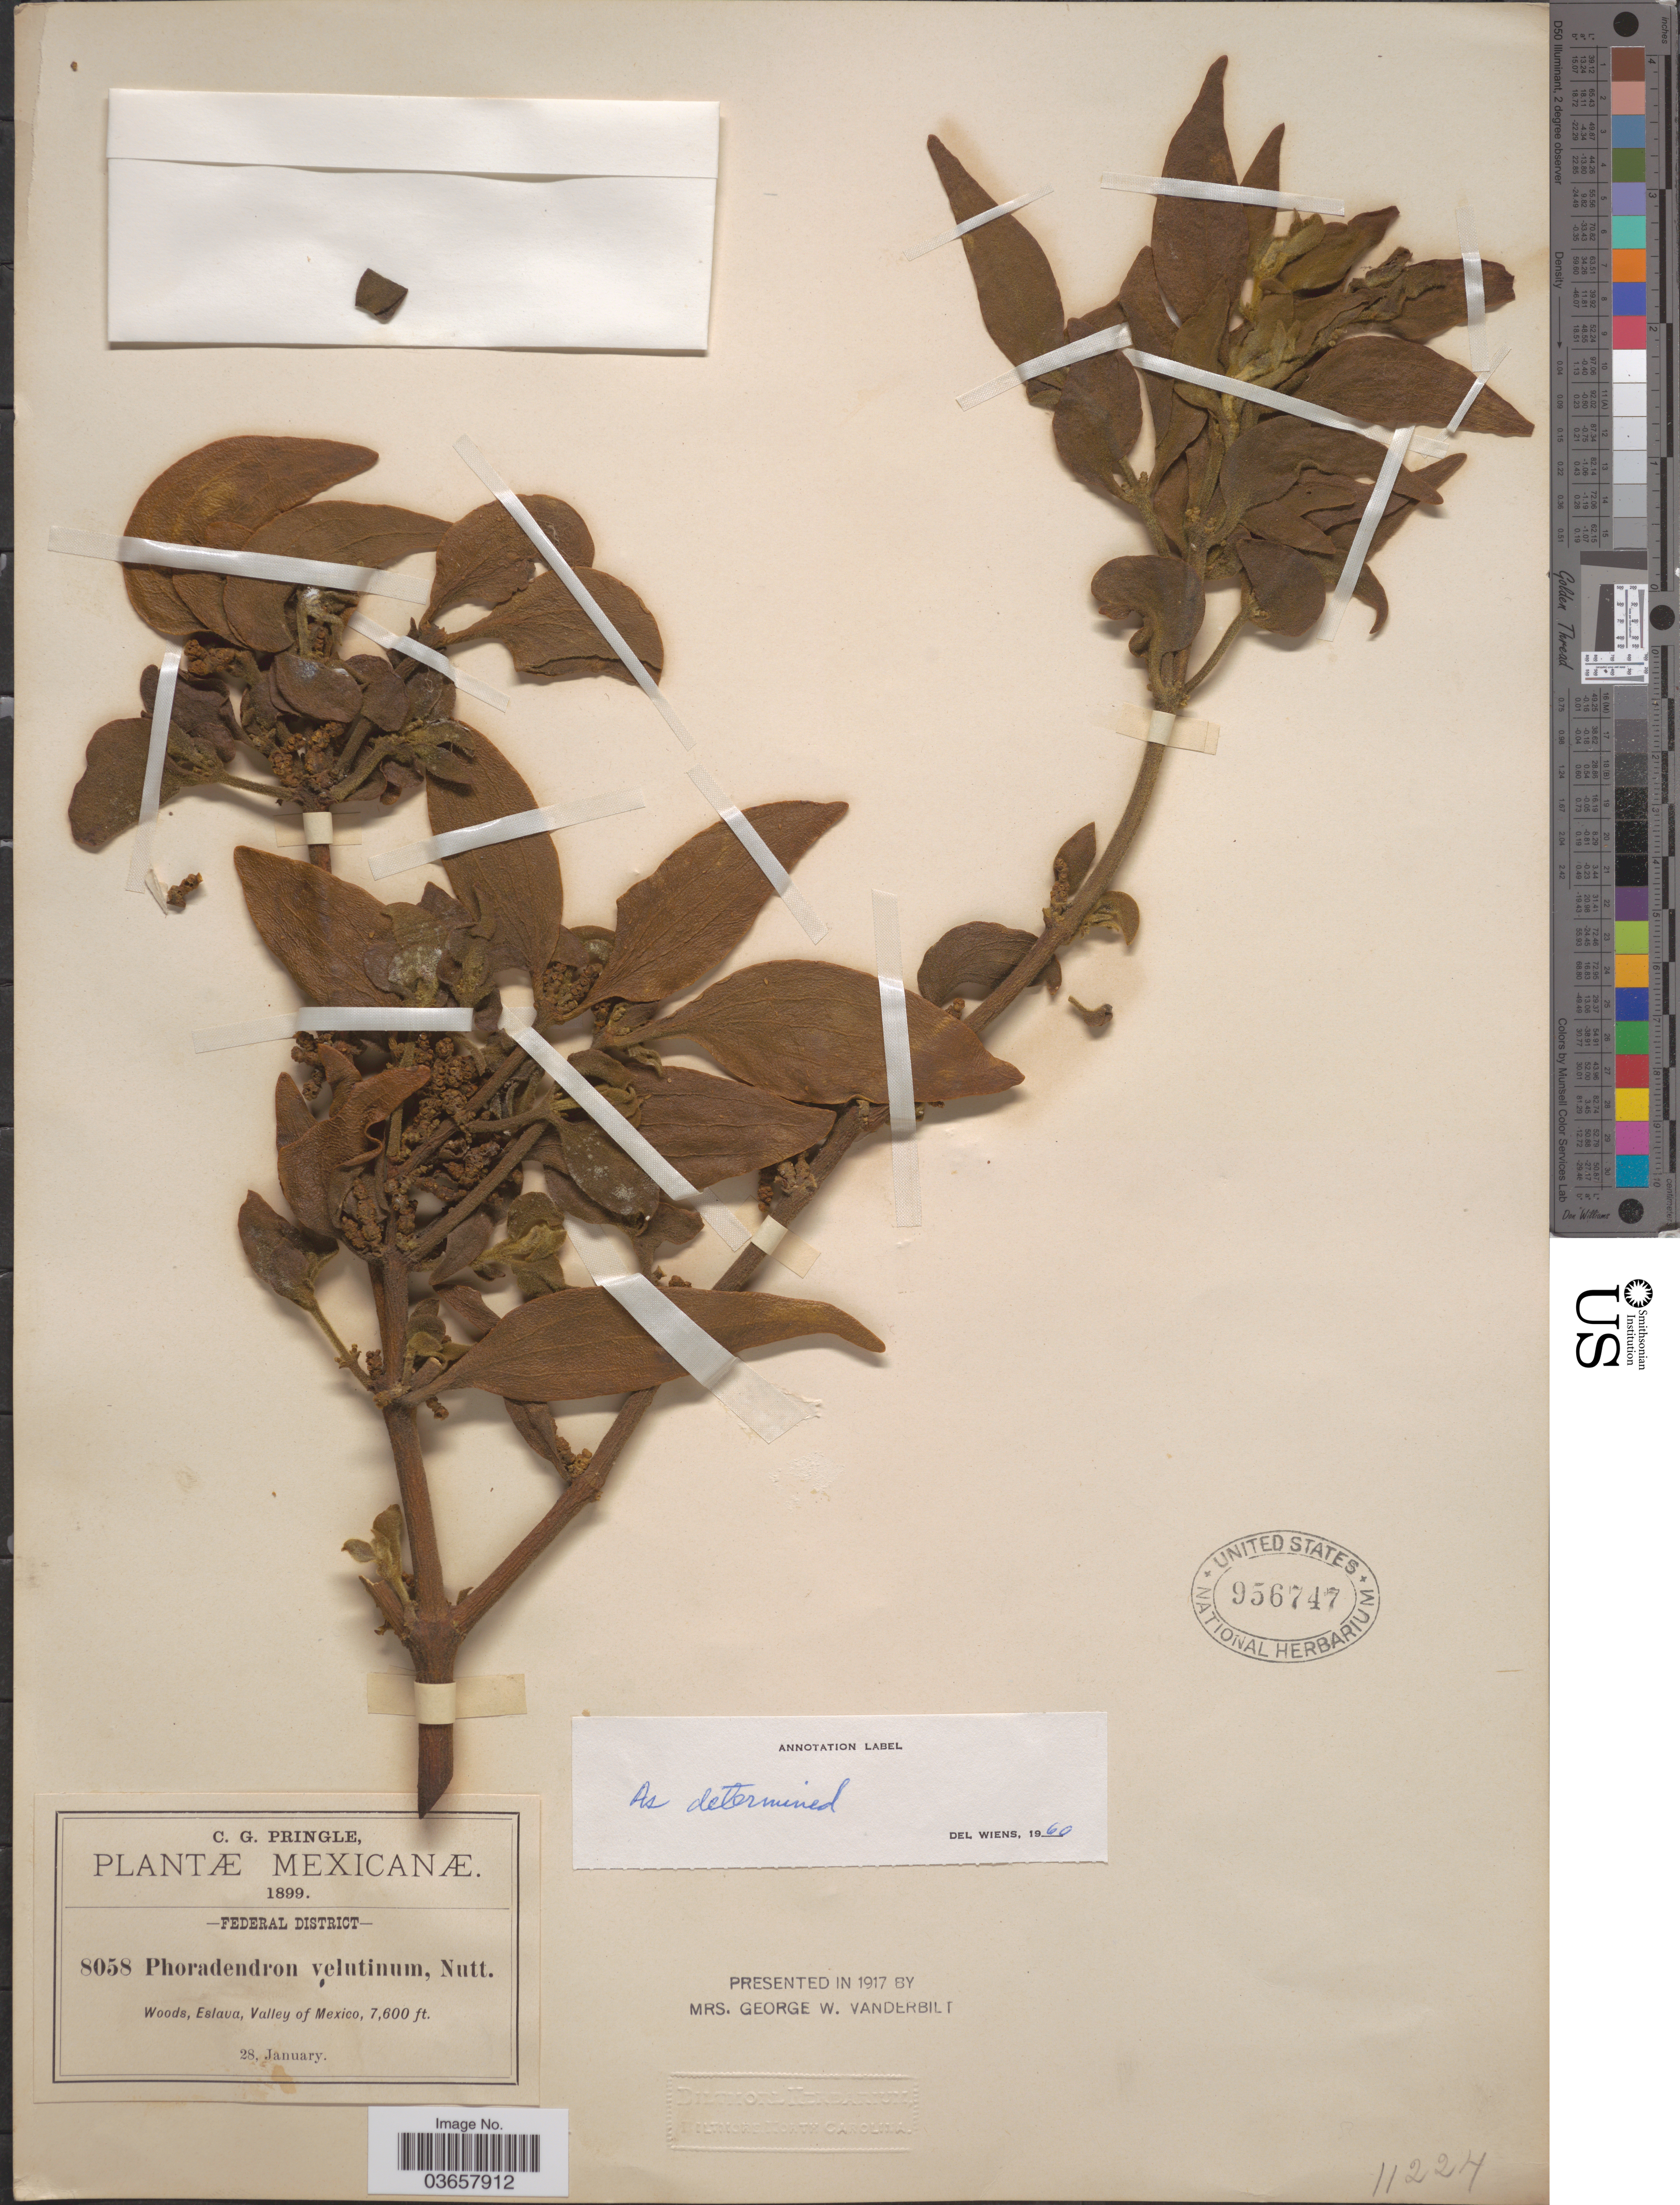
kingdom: Plantae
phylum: Tracheophyta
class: Magnoliopsida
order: Santalales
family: Viscaceae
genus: Phoradendron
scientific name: Phoradendron velutinum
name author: (DC.) Oliv.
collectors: C. G. Pringle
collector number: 8058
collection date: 1899-01-28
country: Mexico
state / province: Distrito Federal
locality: Federal District. Eslava, Valley of Mexico.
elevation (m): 2316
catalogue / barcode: US 956747